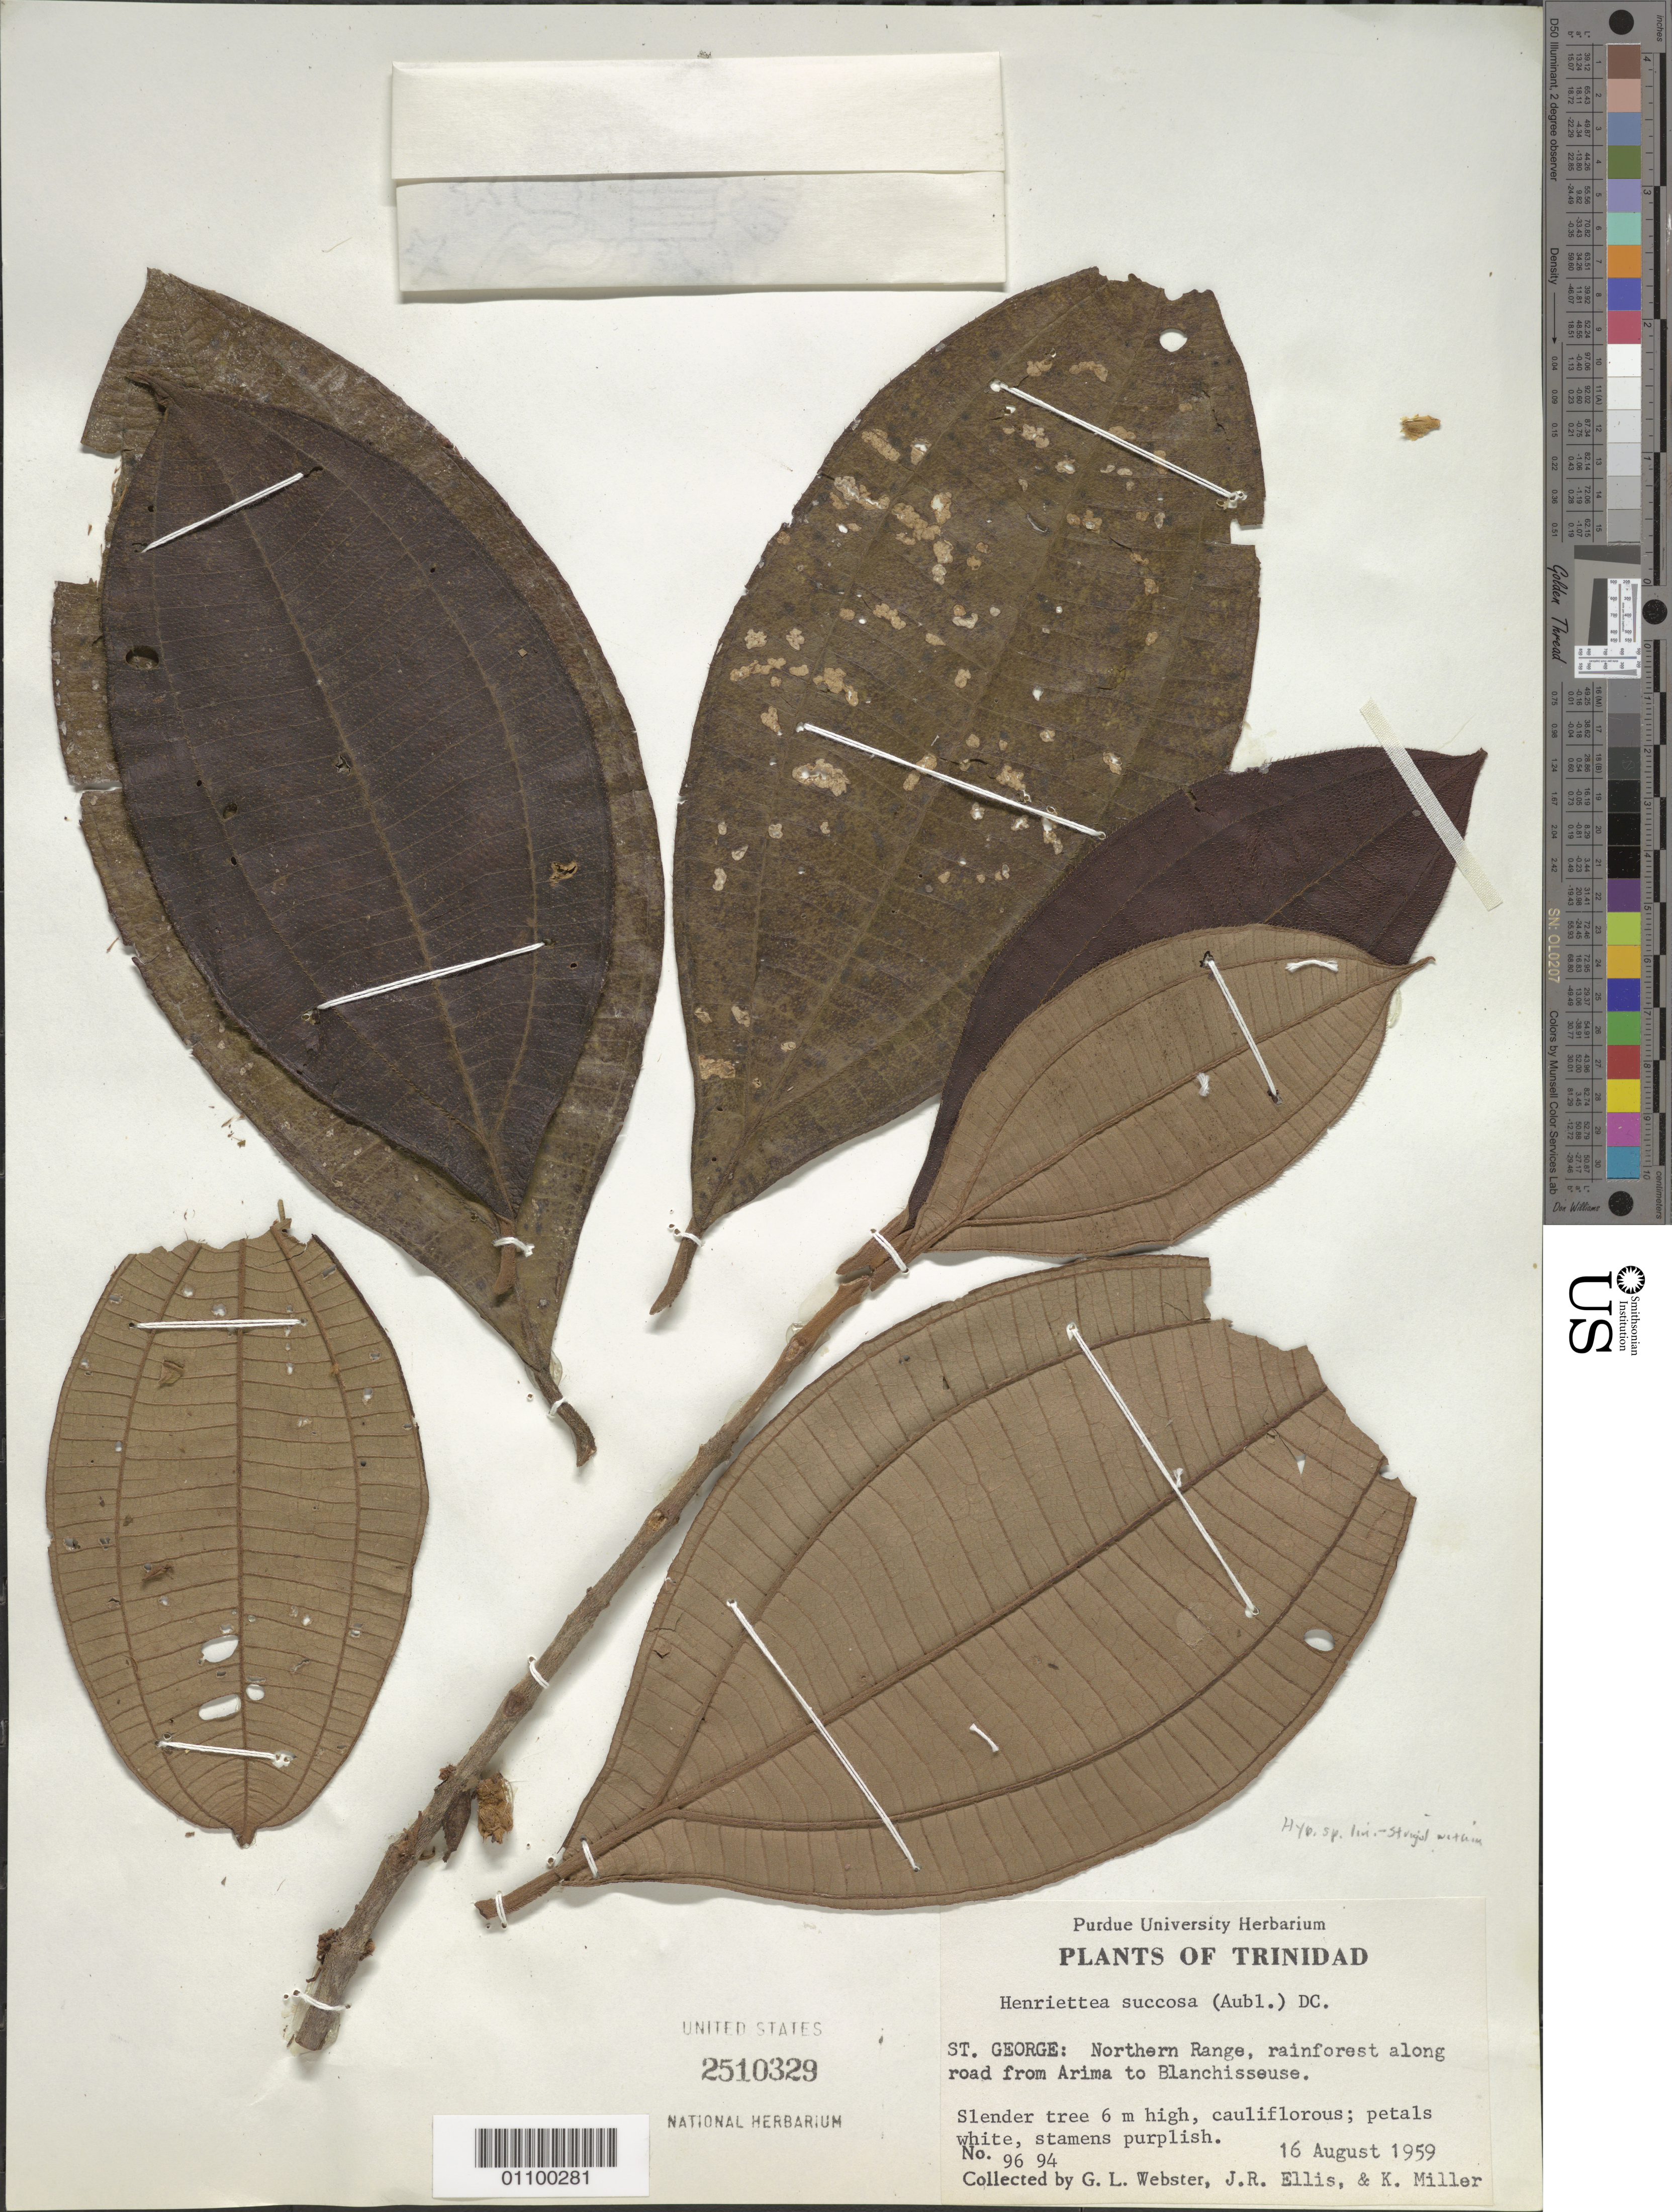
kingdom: Plantae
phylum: Tracheophyta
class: Magnoliopsida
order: Myrtales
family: Melastomataceae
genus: Henriettea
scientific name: Henriettea succosa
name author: (Aubl.) DC.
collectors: G. L. Webster, J. Ellis & K. Miller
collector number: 9694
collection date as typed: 16 Aug 1959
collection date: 1959-08-16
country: Trinidad and Tobago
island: Trinidad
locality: St. George: N Range, rainforest along road from Arima to Blanchisseuse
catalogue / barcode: US 2510329